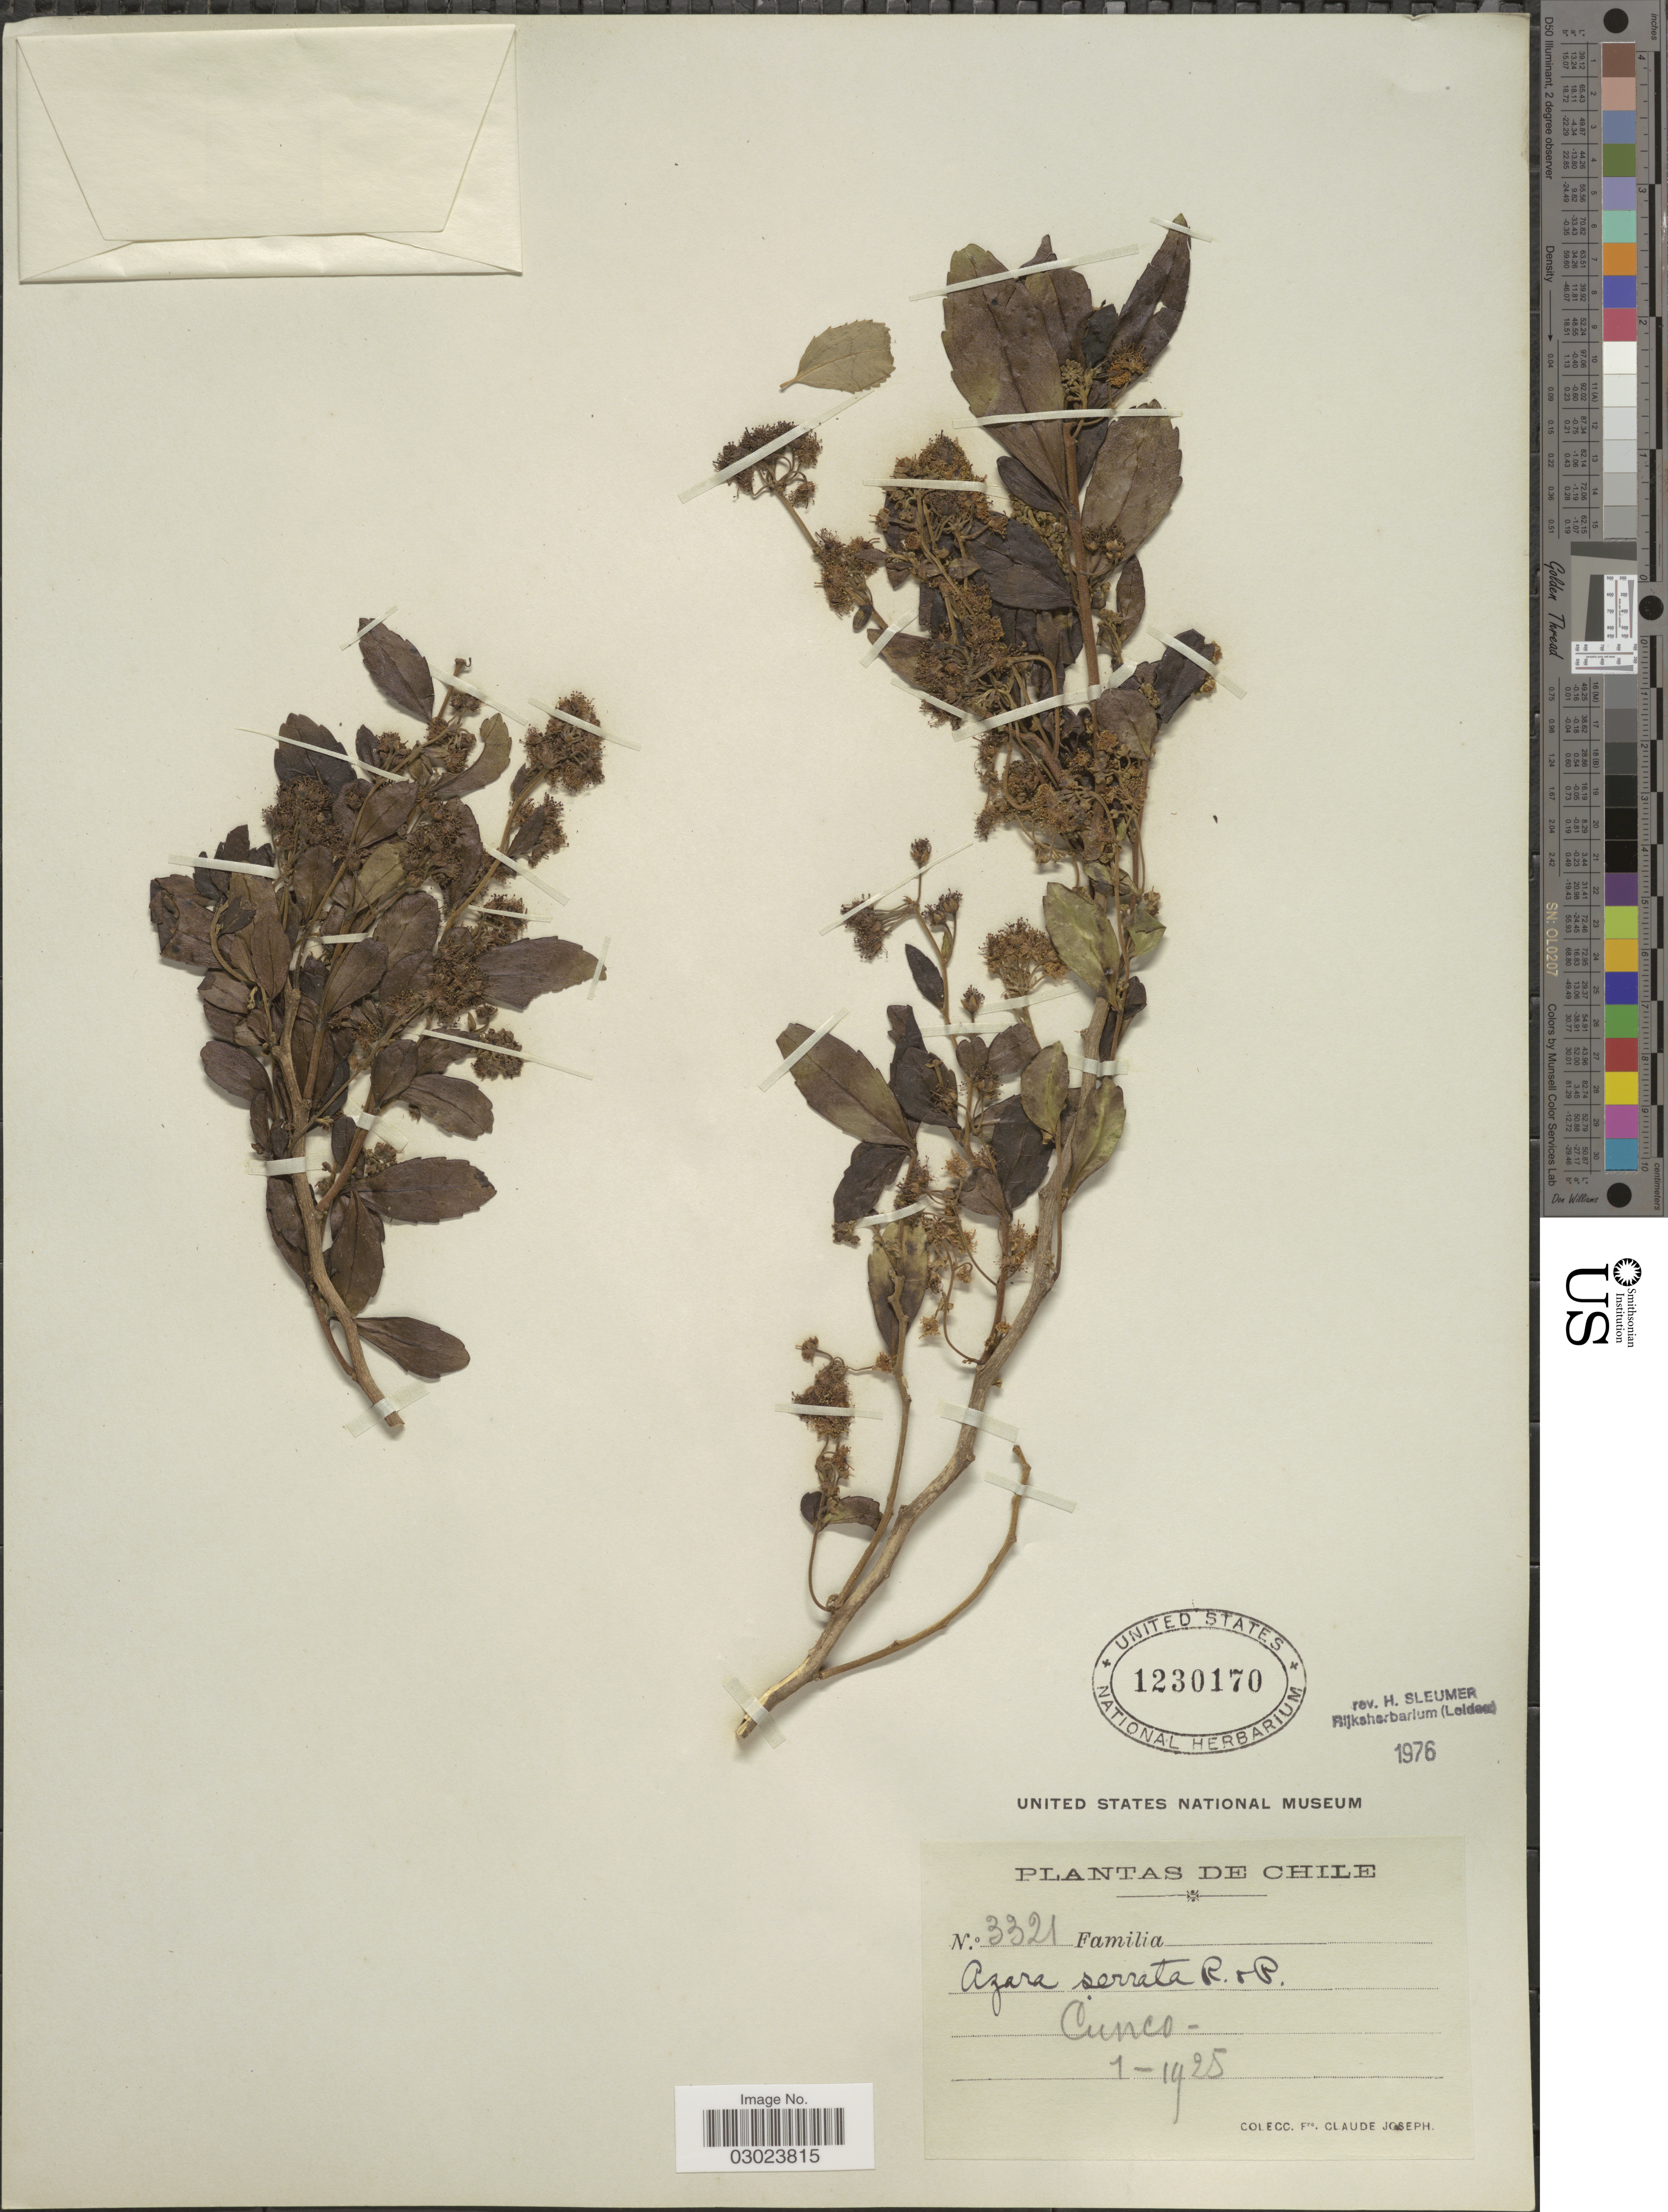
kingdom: Plantae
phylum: Tracheophyta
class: Magnoliopsida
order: Malpighiales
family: Salicaceae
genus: Azara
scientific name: Azara serrata var. serrata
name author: Ruiz & Pav.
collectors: Bro. Claude-Joseph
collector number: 3321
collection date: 1925-01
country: Chile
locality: Cunco.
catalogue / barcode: US 1230170